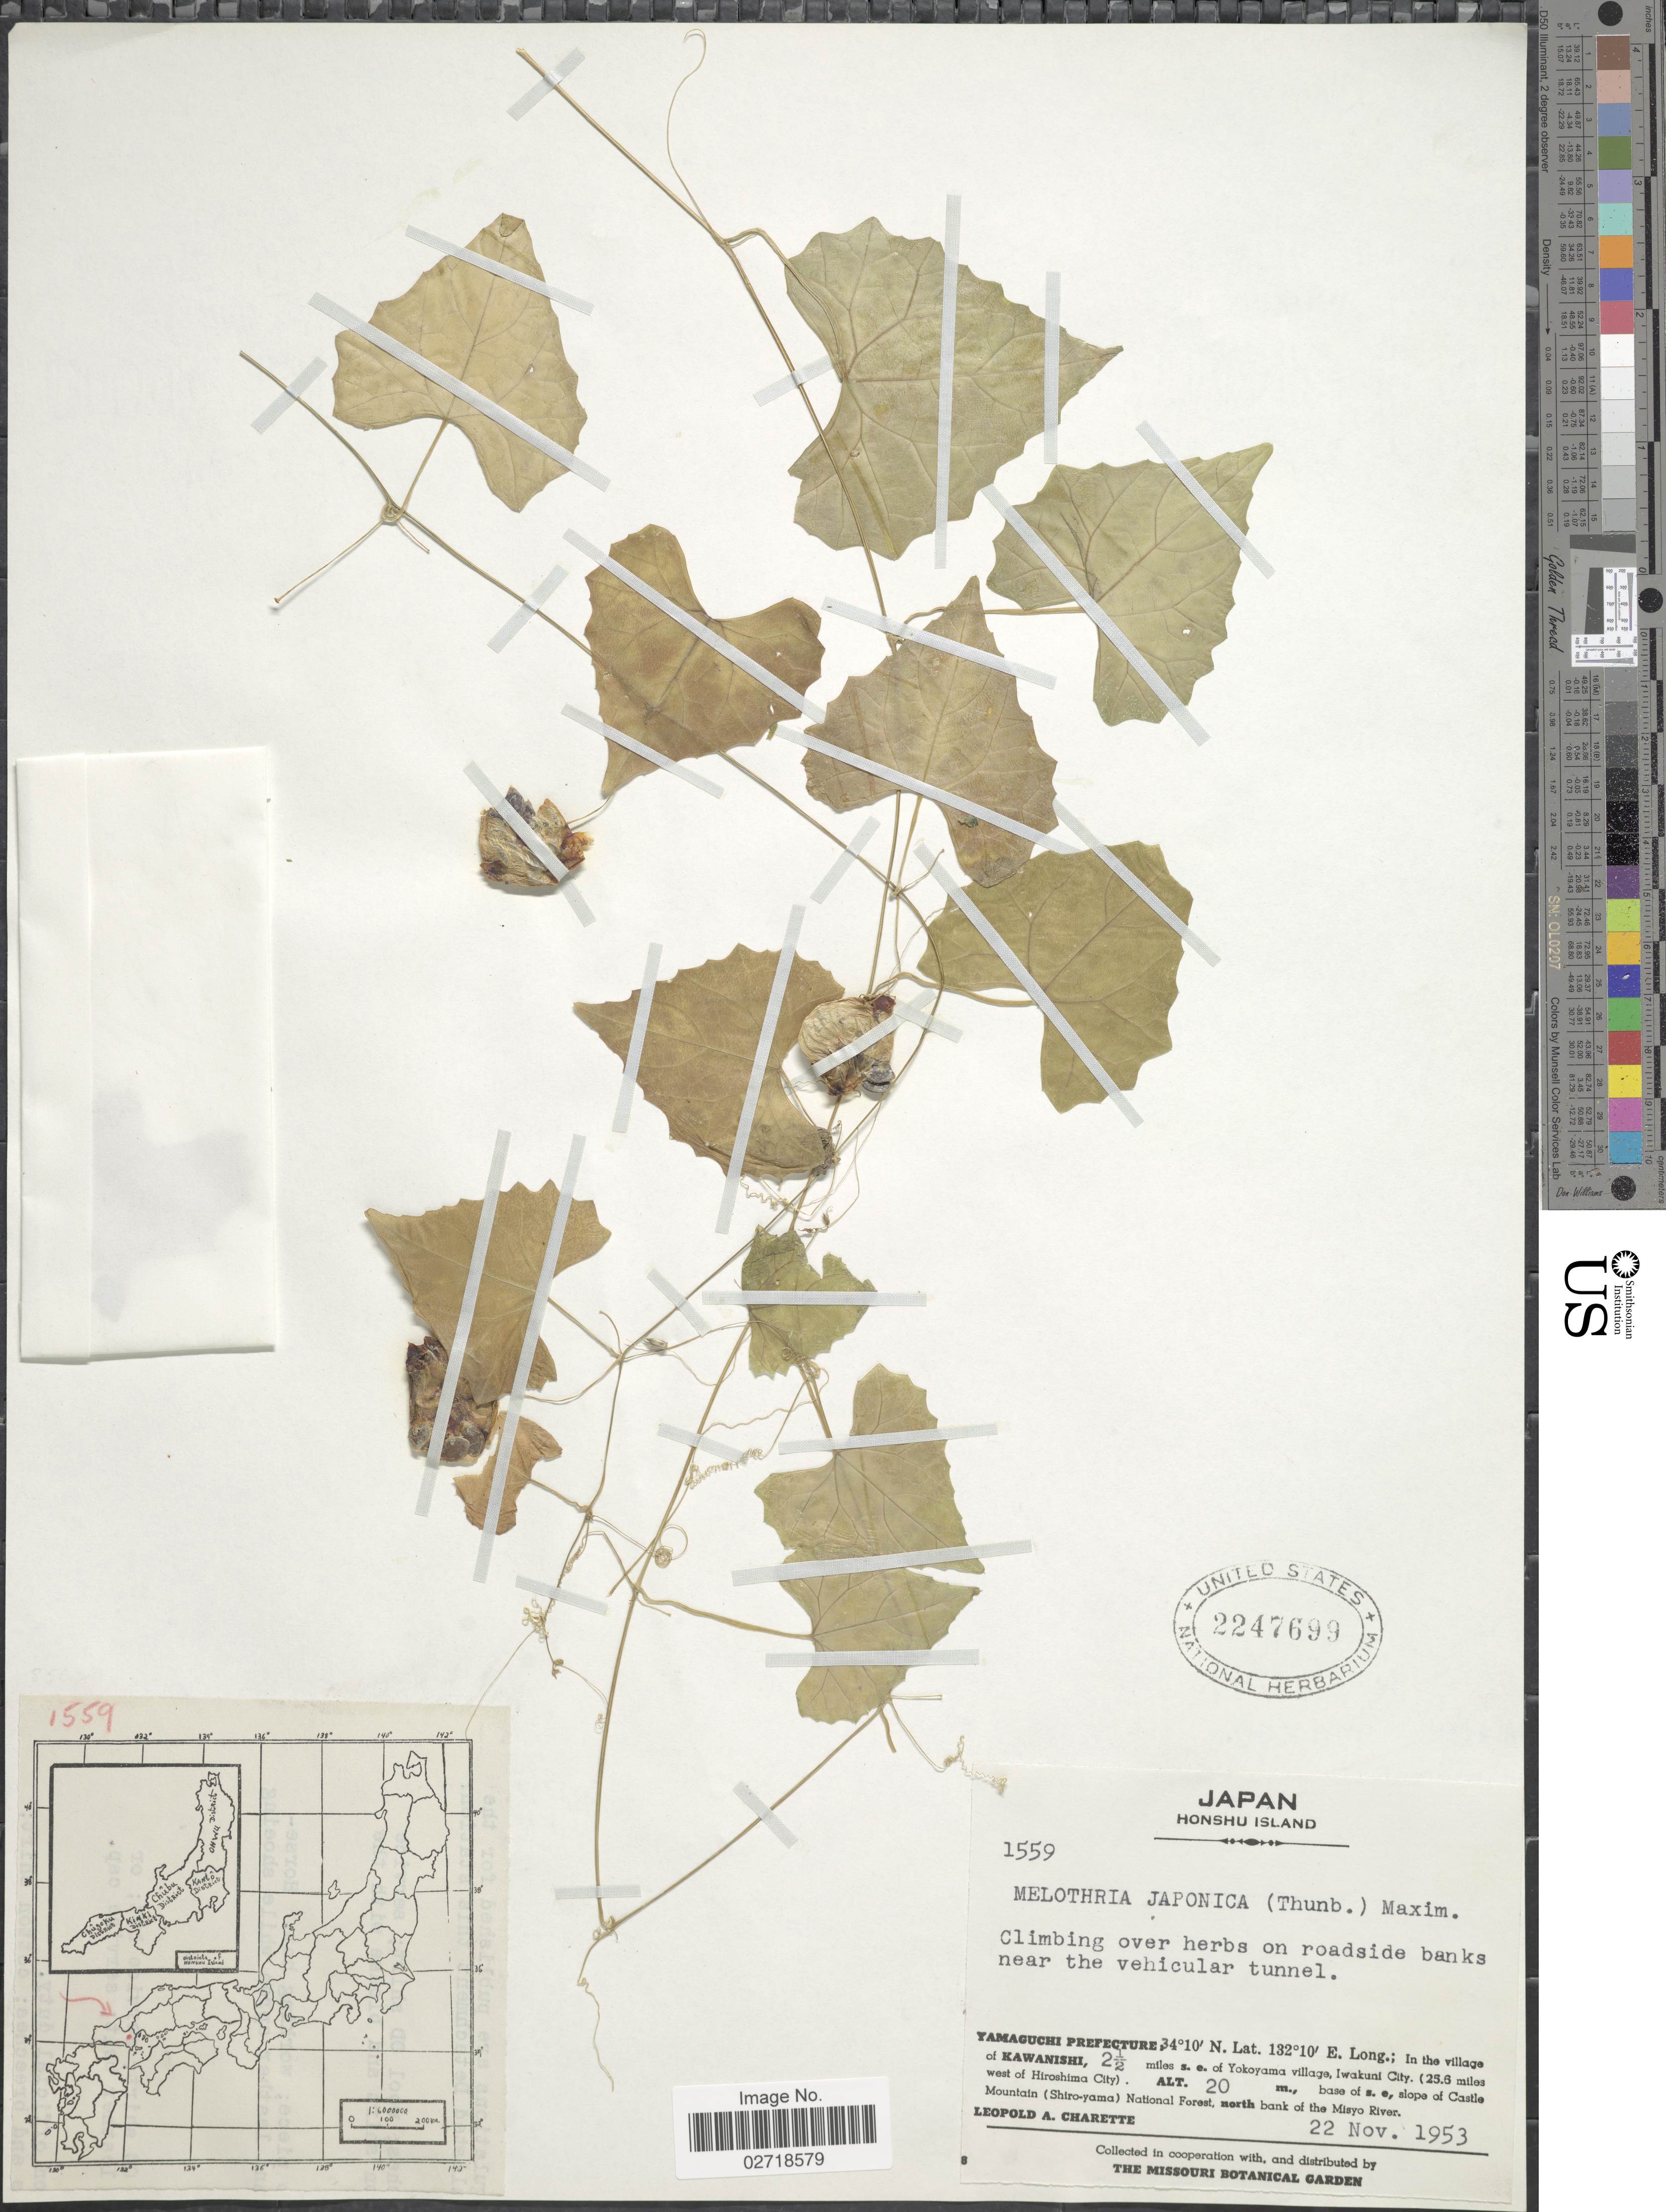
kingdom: Plantae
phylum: Tracheophyta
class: Magnoliopsida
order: Cucurbitales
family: Cucurbitaceae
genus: Zehneria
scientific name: Zehneria japonica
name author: (Thunb.) H.Y. Liu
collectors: L. A. Charette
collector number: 1559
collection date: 1953-11-22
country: Japan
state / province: Yamaguti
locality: Honshu Island, Yamaguchi Prefecture: In the village of Kawanishi, 2½ miles s.e. of Yokoyama village, Iwakuni City, (25.6 miles west of Hiroshima City) base of s.e., slope of Castle Mountain (Shiro-yama) National Forest, north bank of the Misyo River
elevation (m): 20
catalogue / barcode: US 2247699